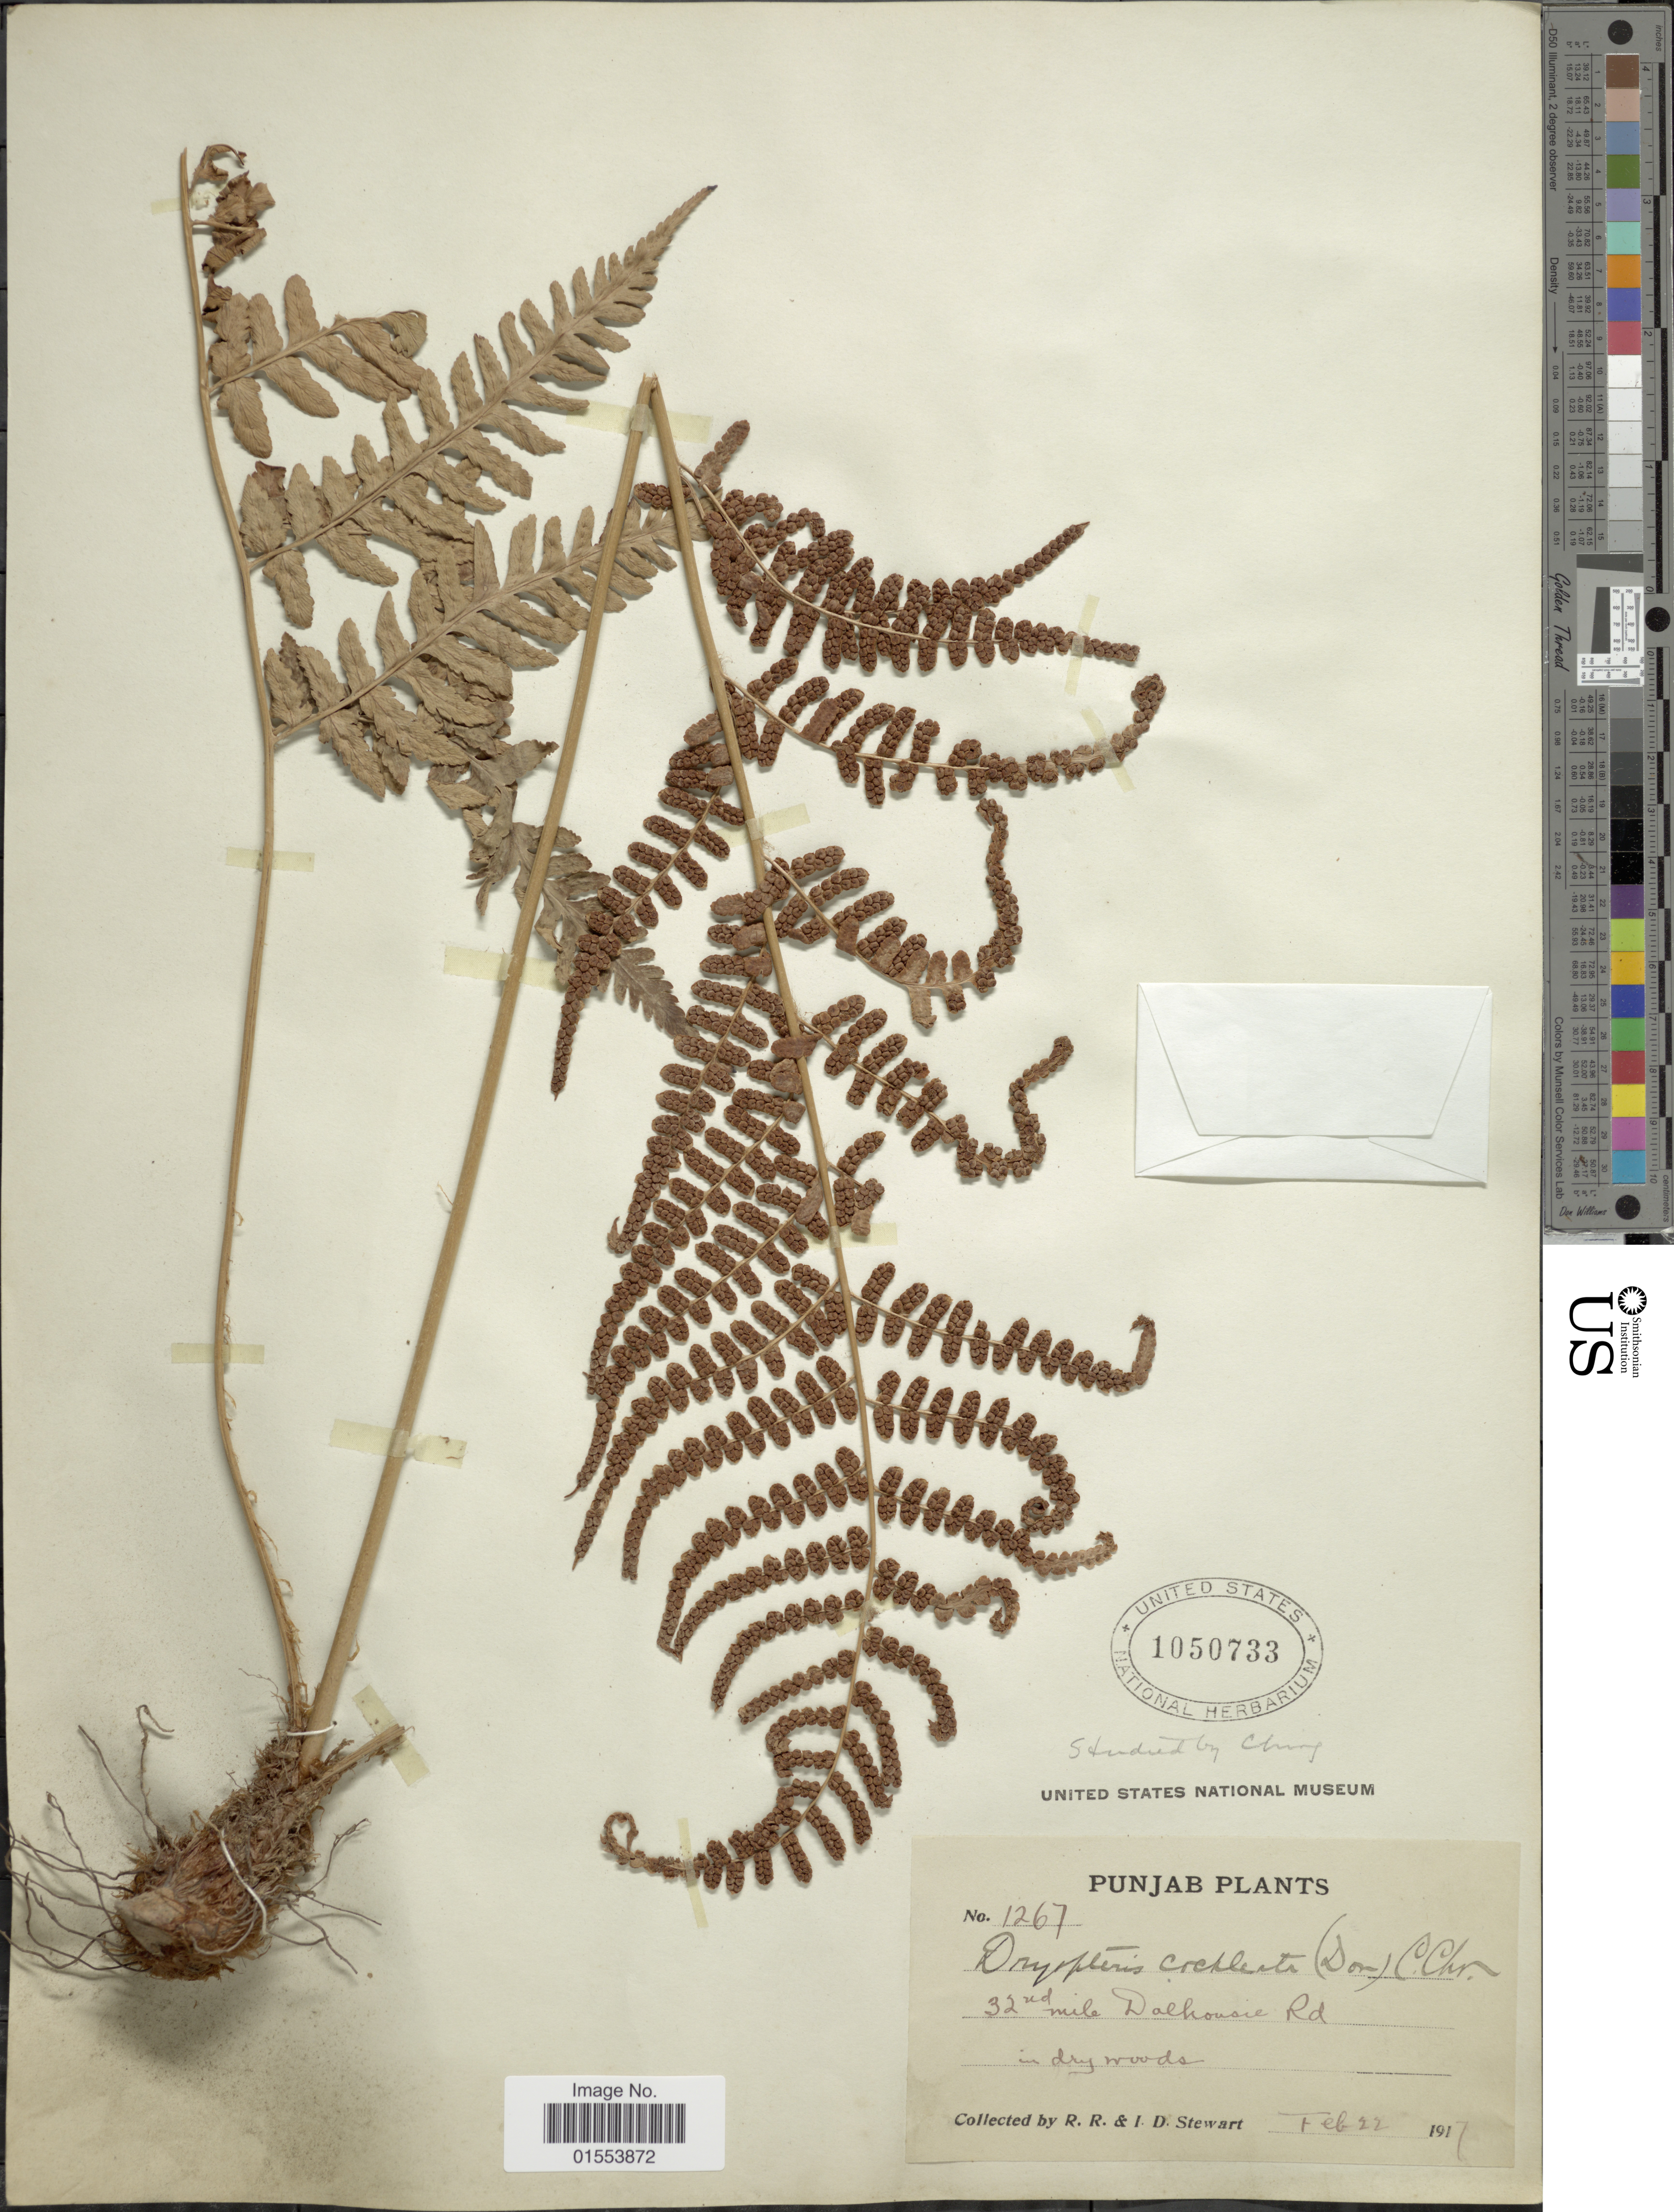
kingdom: Plantae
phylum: Tracheophyta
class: Polypodiopsida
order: Polypodiales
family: Dryopteridaceae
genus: Dryopteris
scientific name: Dryopteris cochleata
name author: (D. Don) C. Chr.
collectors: R. R. Stewart & I. Stewart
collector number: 1267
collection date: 1917-02-22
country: India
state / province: Punjab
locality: Punjab, 32 nd mile Dalhousi Rd.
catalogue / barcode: US 1050733